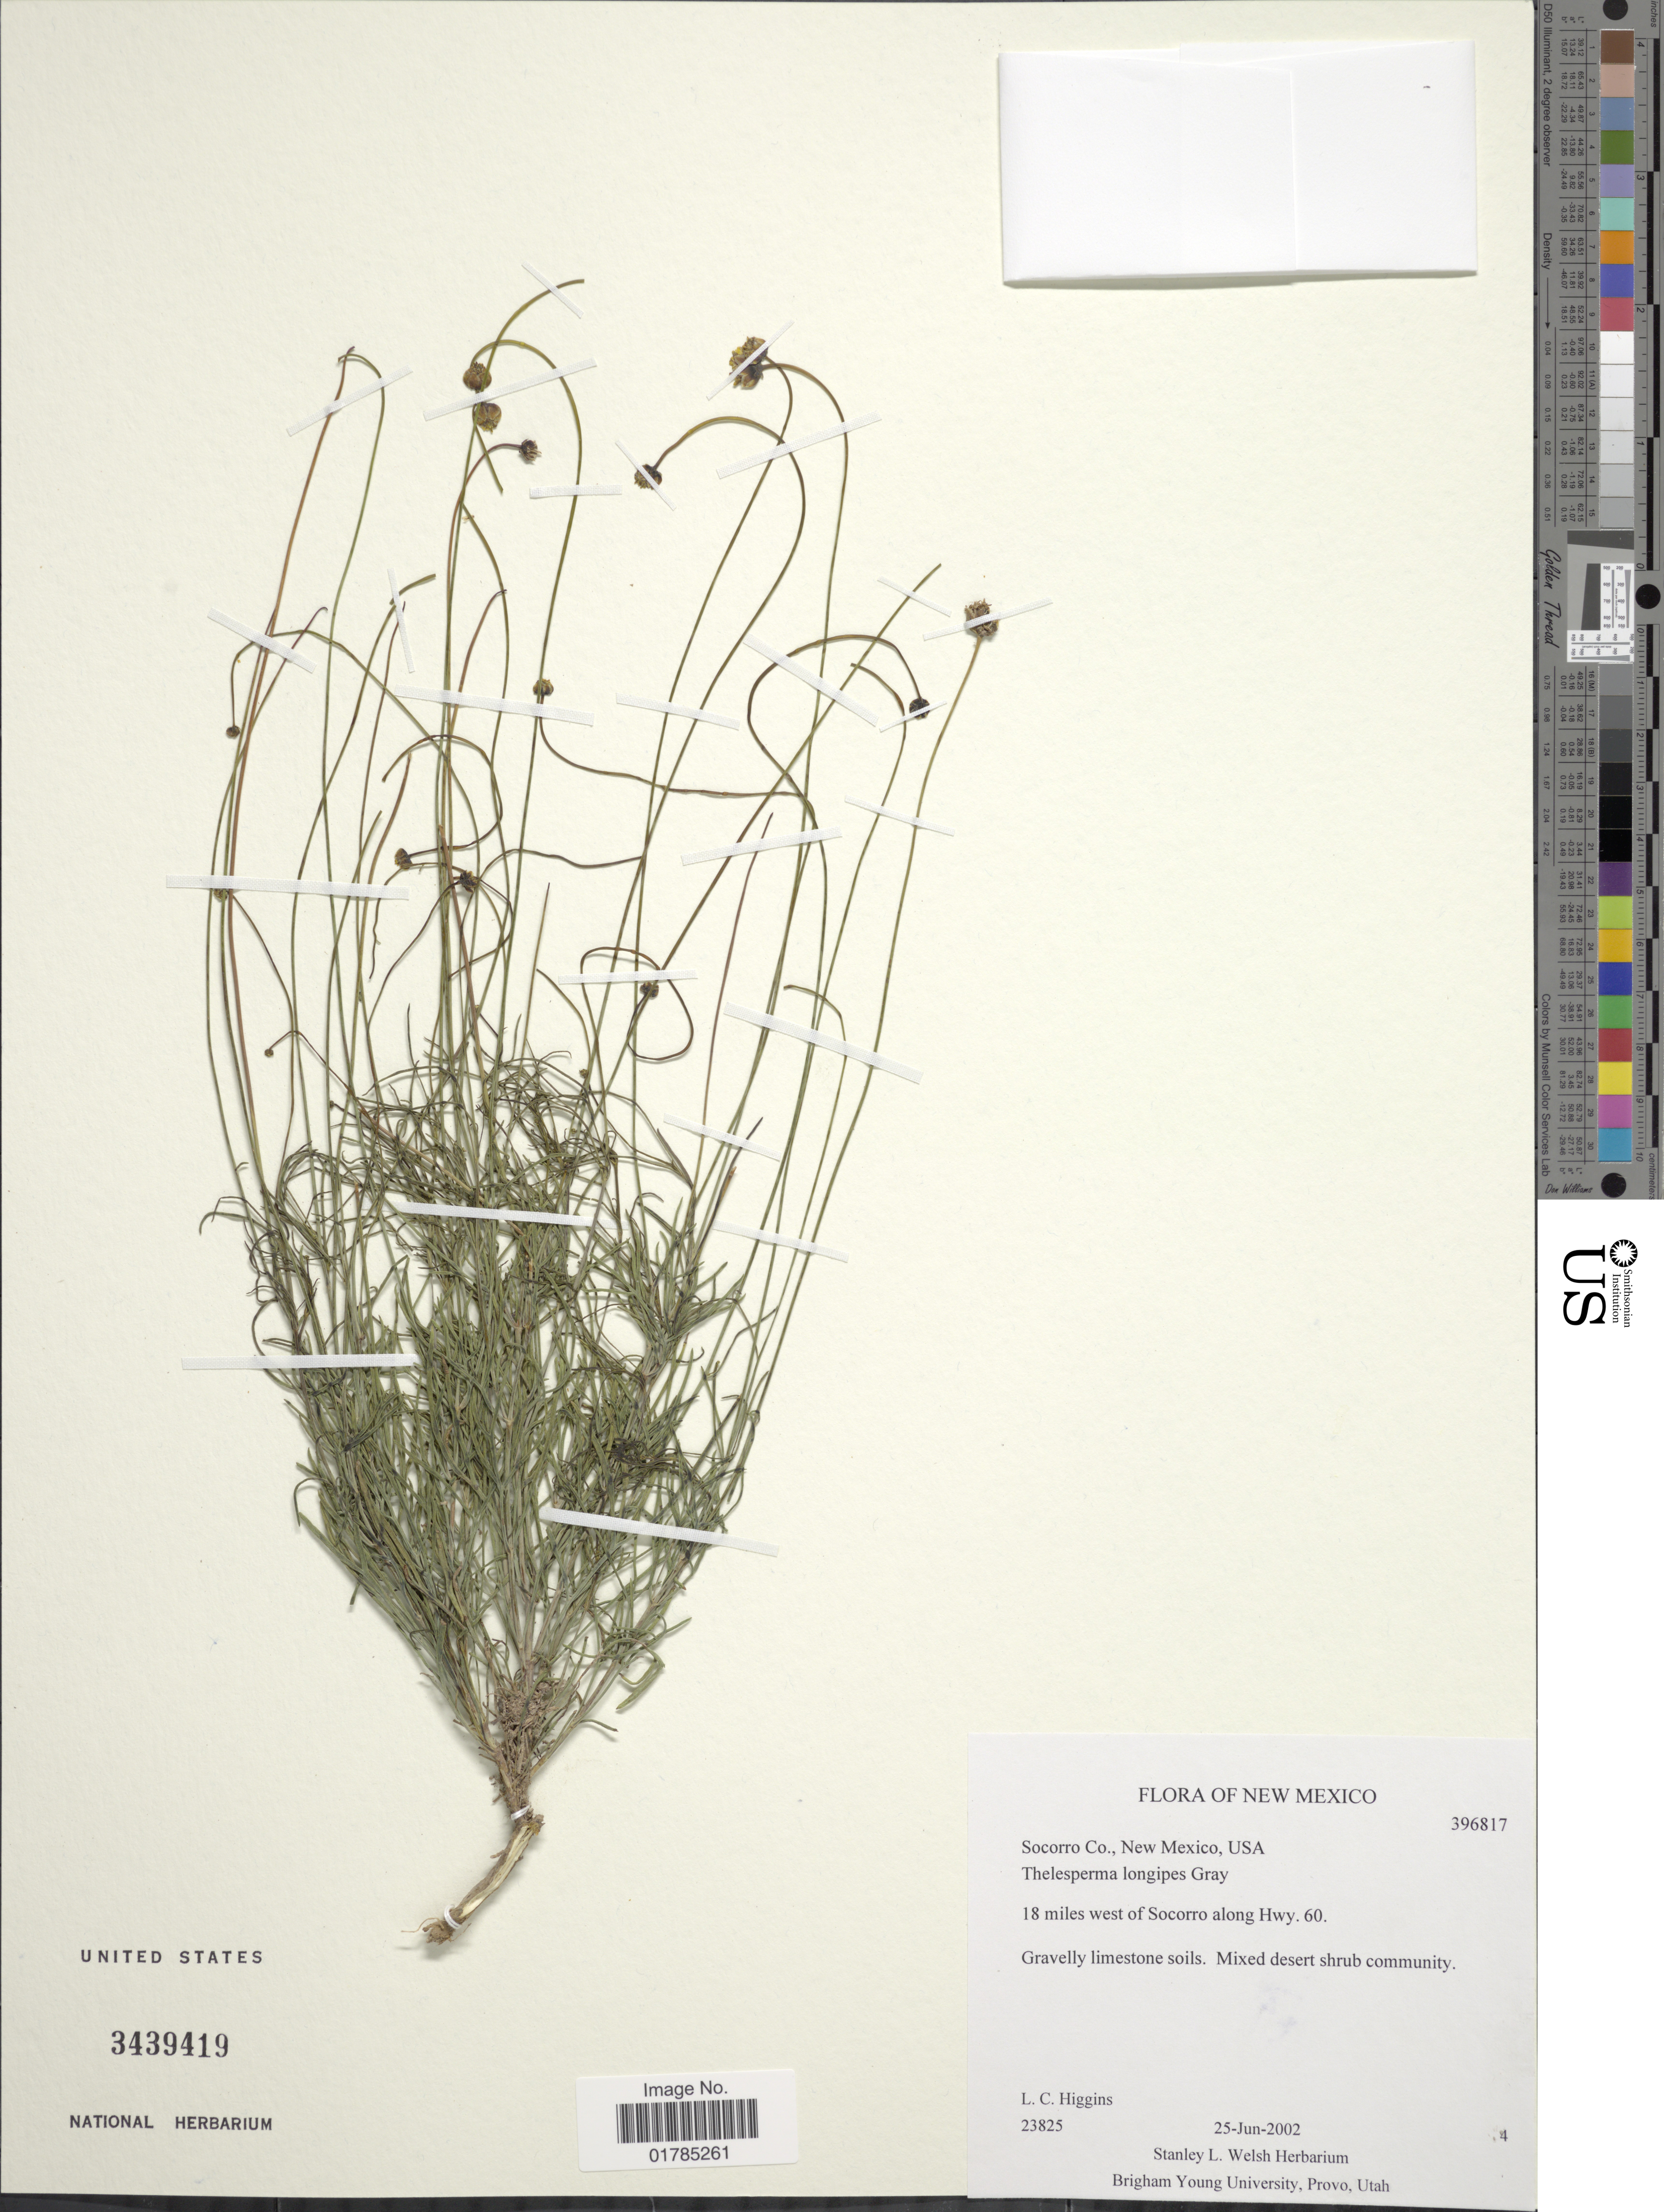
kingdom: Plantae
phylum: Tracheophyta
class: Magnoliopsida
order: Asterales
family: Asteraceae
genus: Thelesperma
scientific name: Thelesperma longipes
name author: A. Gray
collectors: L. Higgins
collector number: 23825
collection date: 2002-06-25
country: United States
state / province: New Mexico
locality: Socorro Co., New Mexico. 18 miles west of Socorro along Hwy. 60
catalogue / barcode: US 3439419